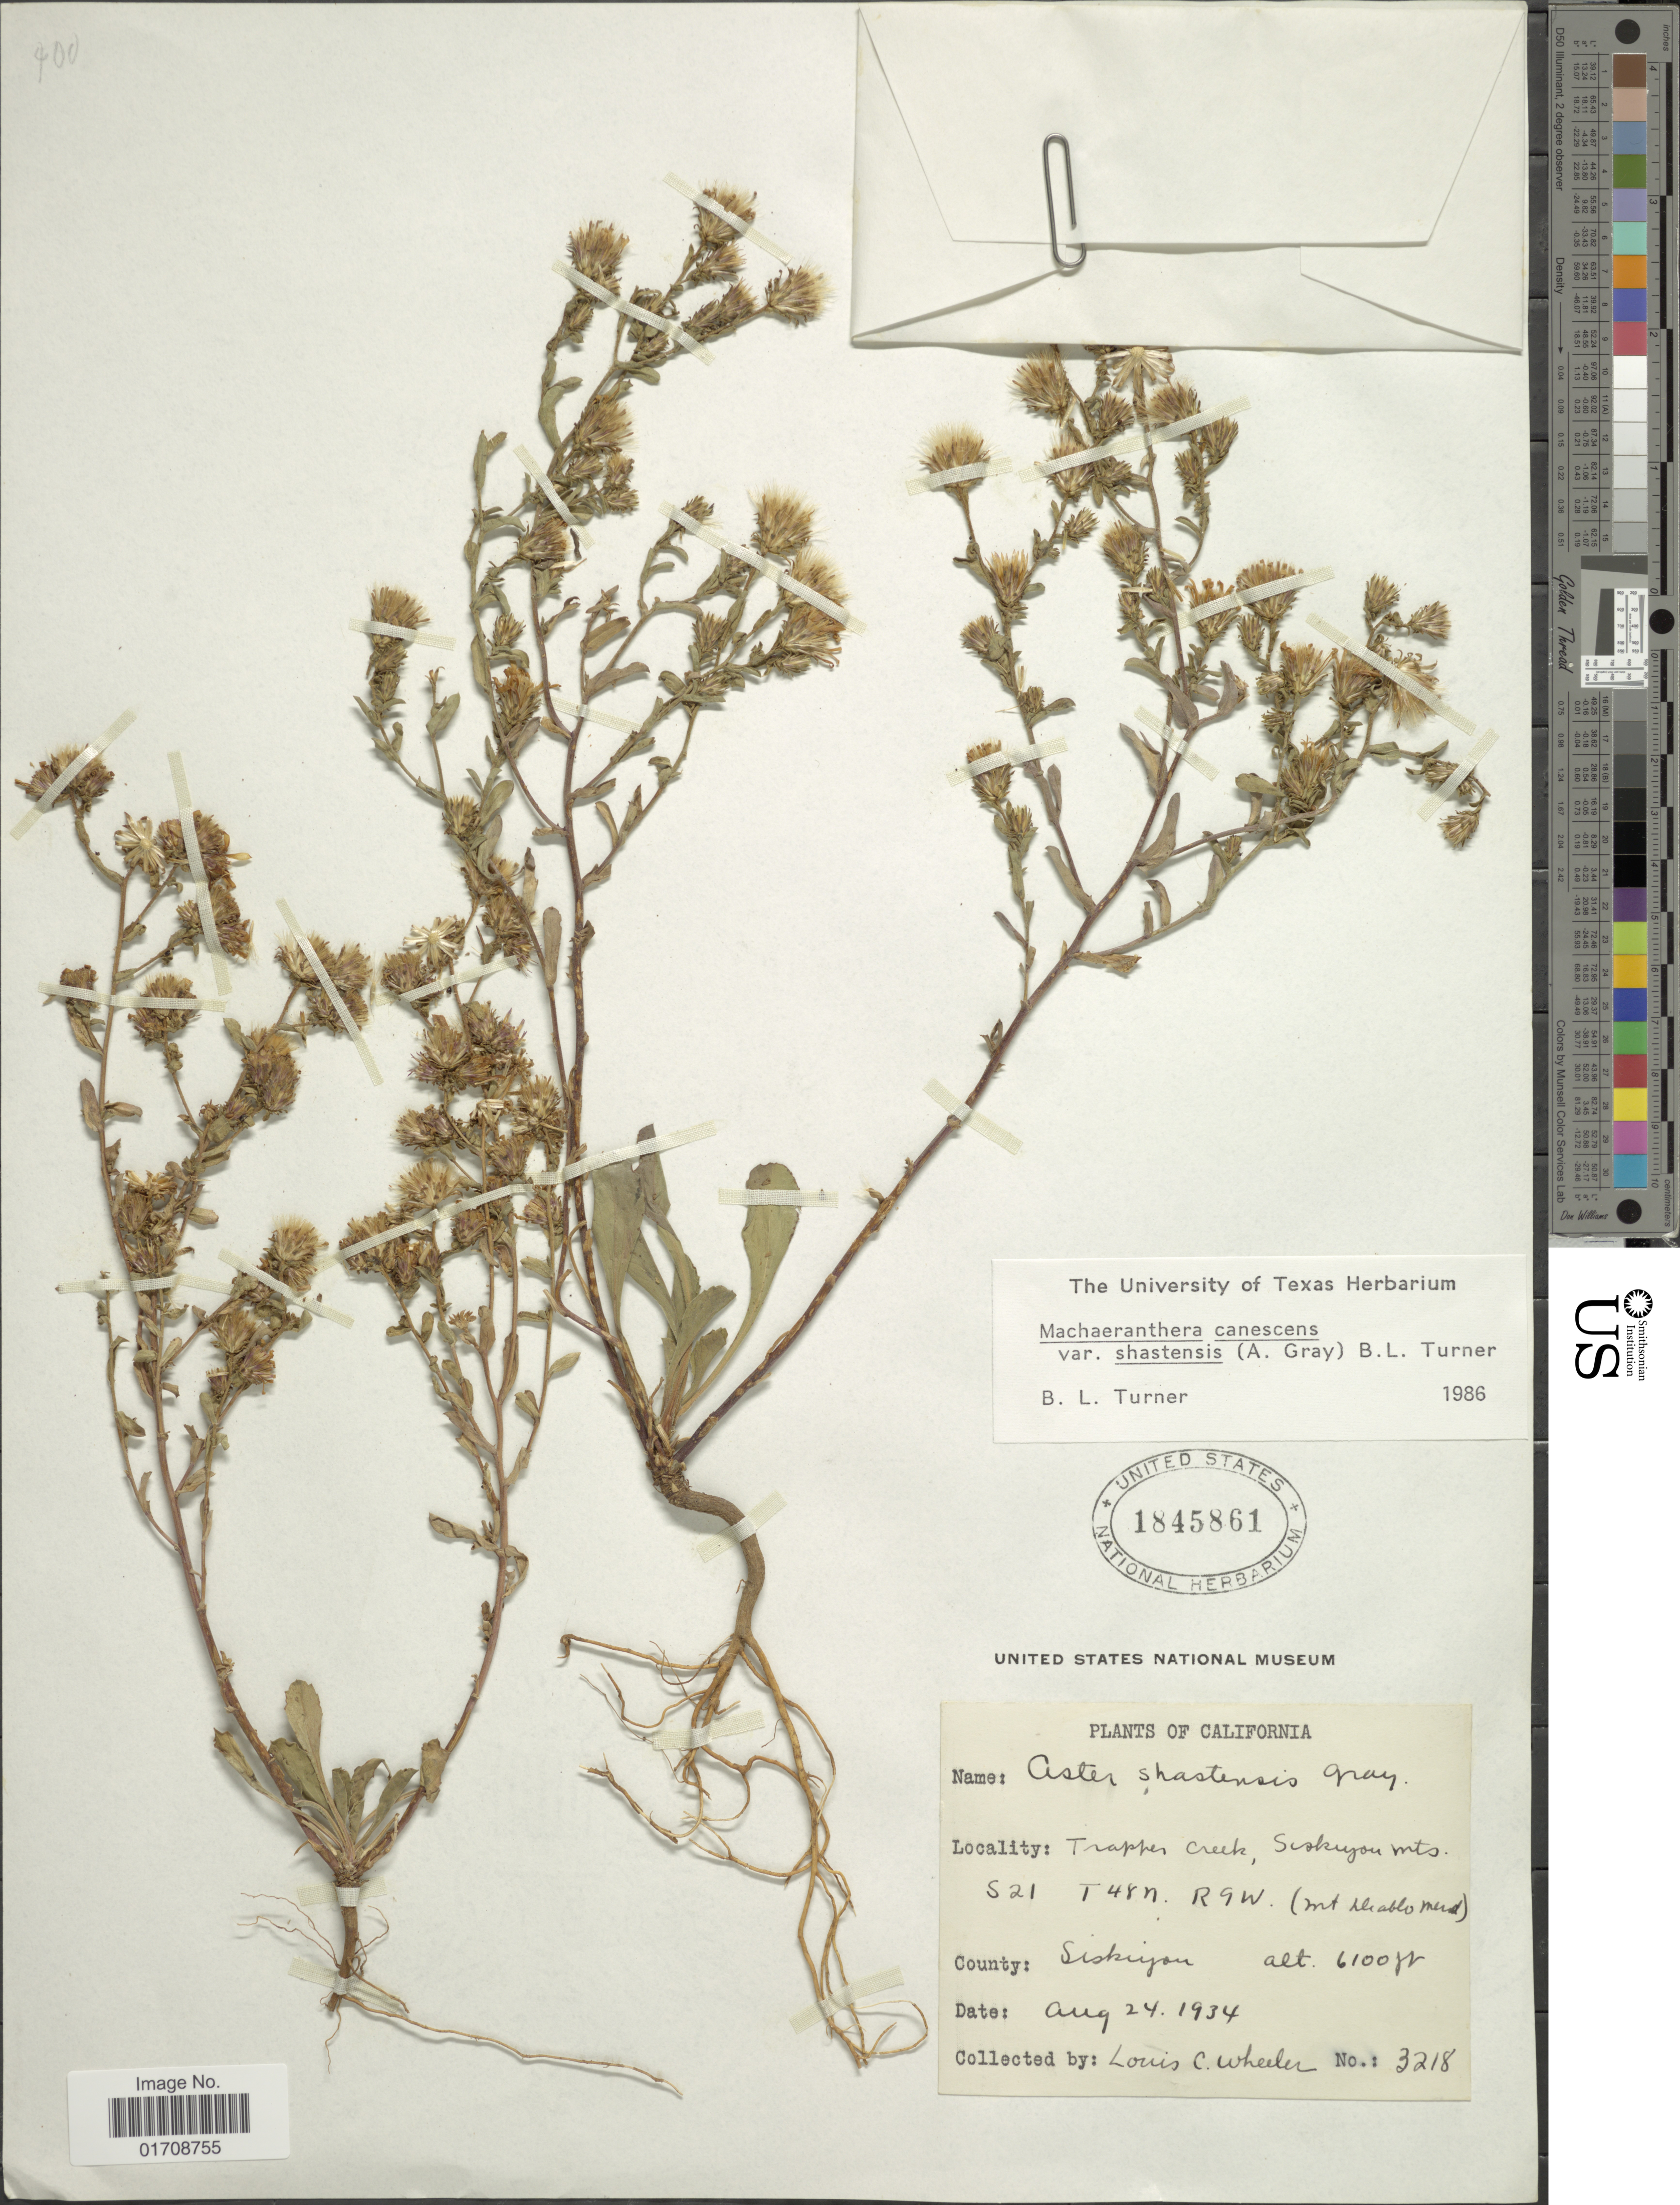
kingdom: Plantae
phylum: Tracheophyta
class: Magnoliopsida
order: Asterales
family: Asteraceae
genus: Machaeranthera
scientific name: Machaeranthera canescens var. shastensis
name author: (A. Gray) B.L. Turner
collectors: L. C. Wheeler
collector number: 3218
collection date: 1934-08-24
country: United States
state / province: California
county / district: Siskiyou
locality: Trapper Creek, Siskiyou Mts. S21 T48N R9W (Mt Diablo Merd), County Siskiyou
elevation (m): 1859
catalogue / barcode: US 1845861